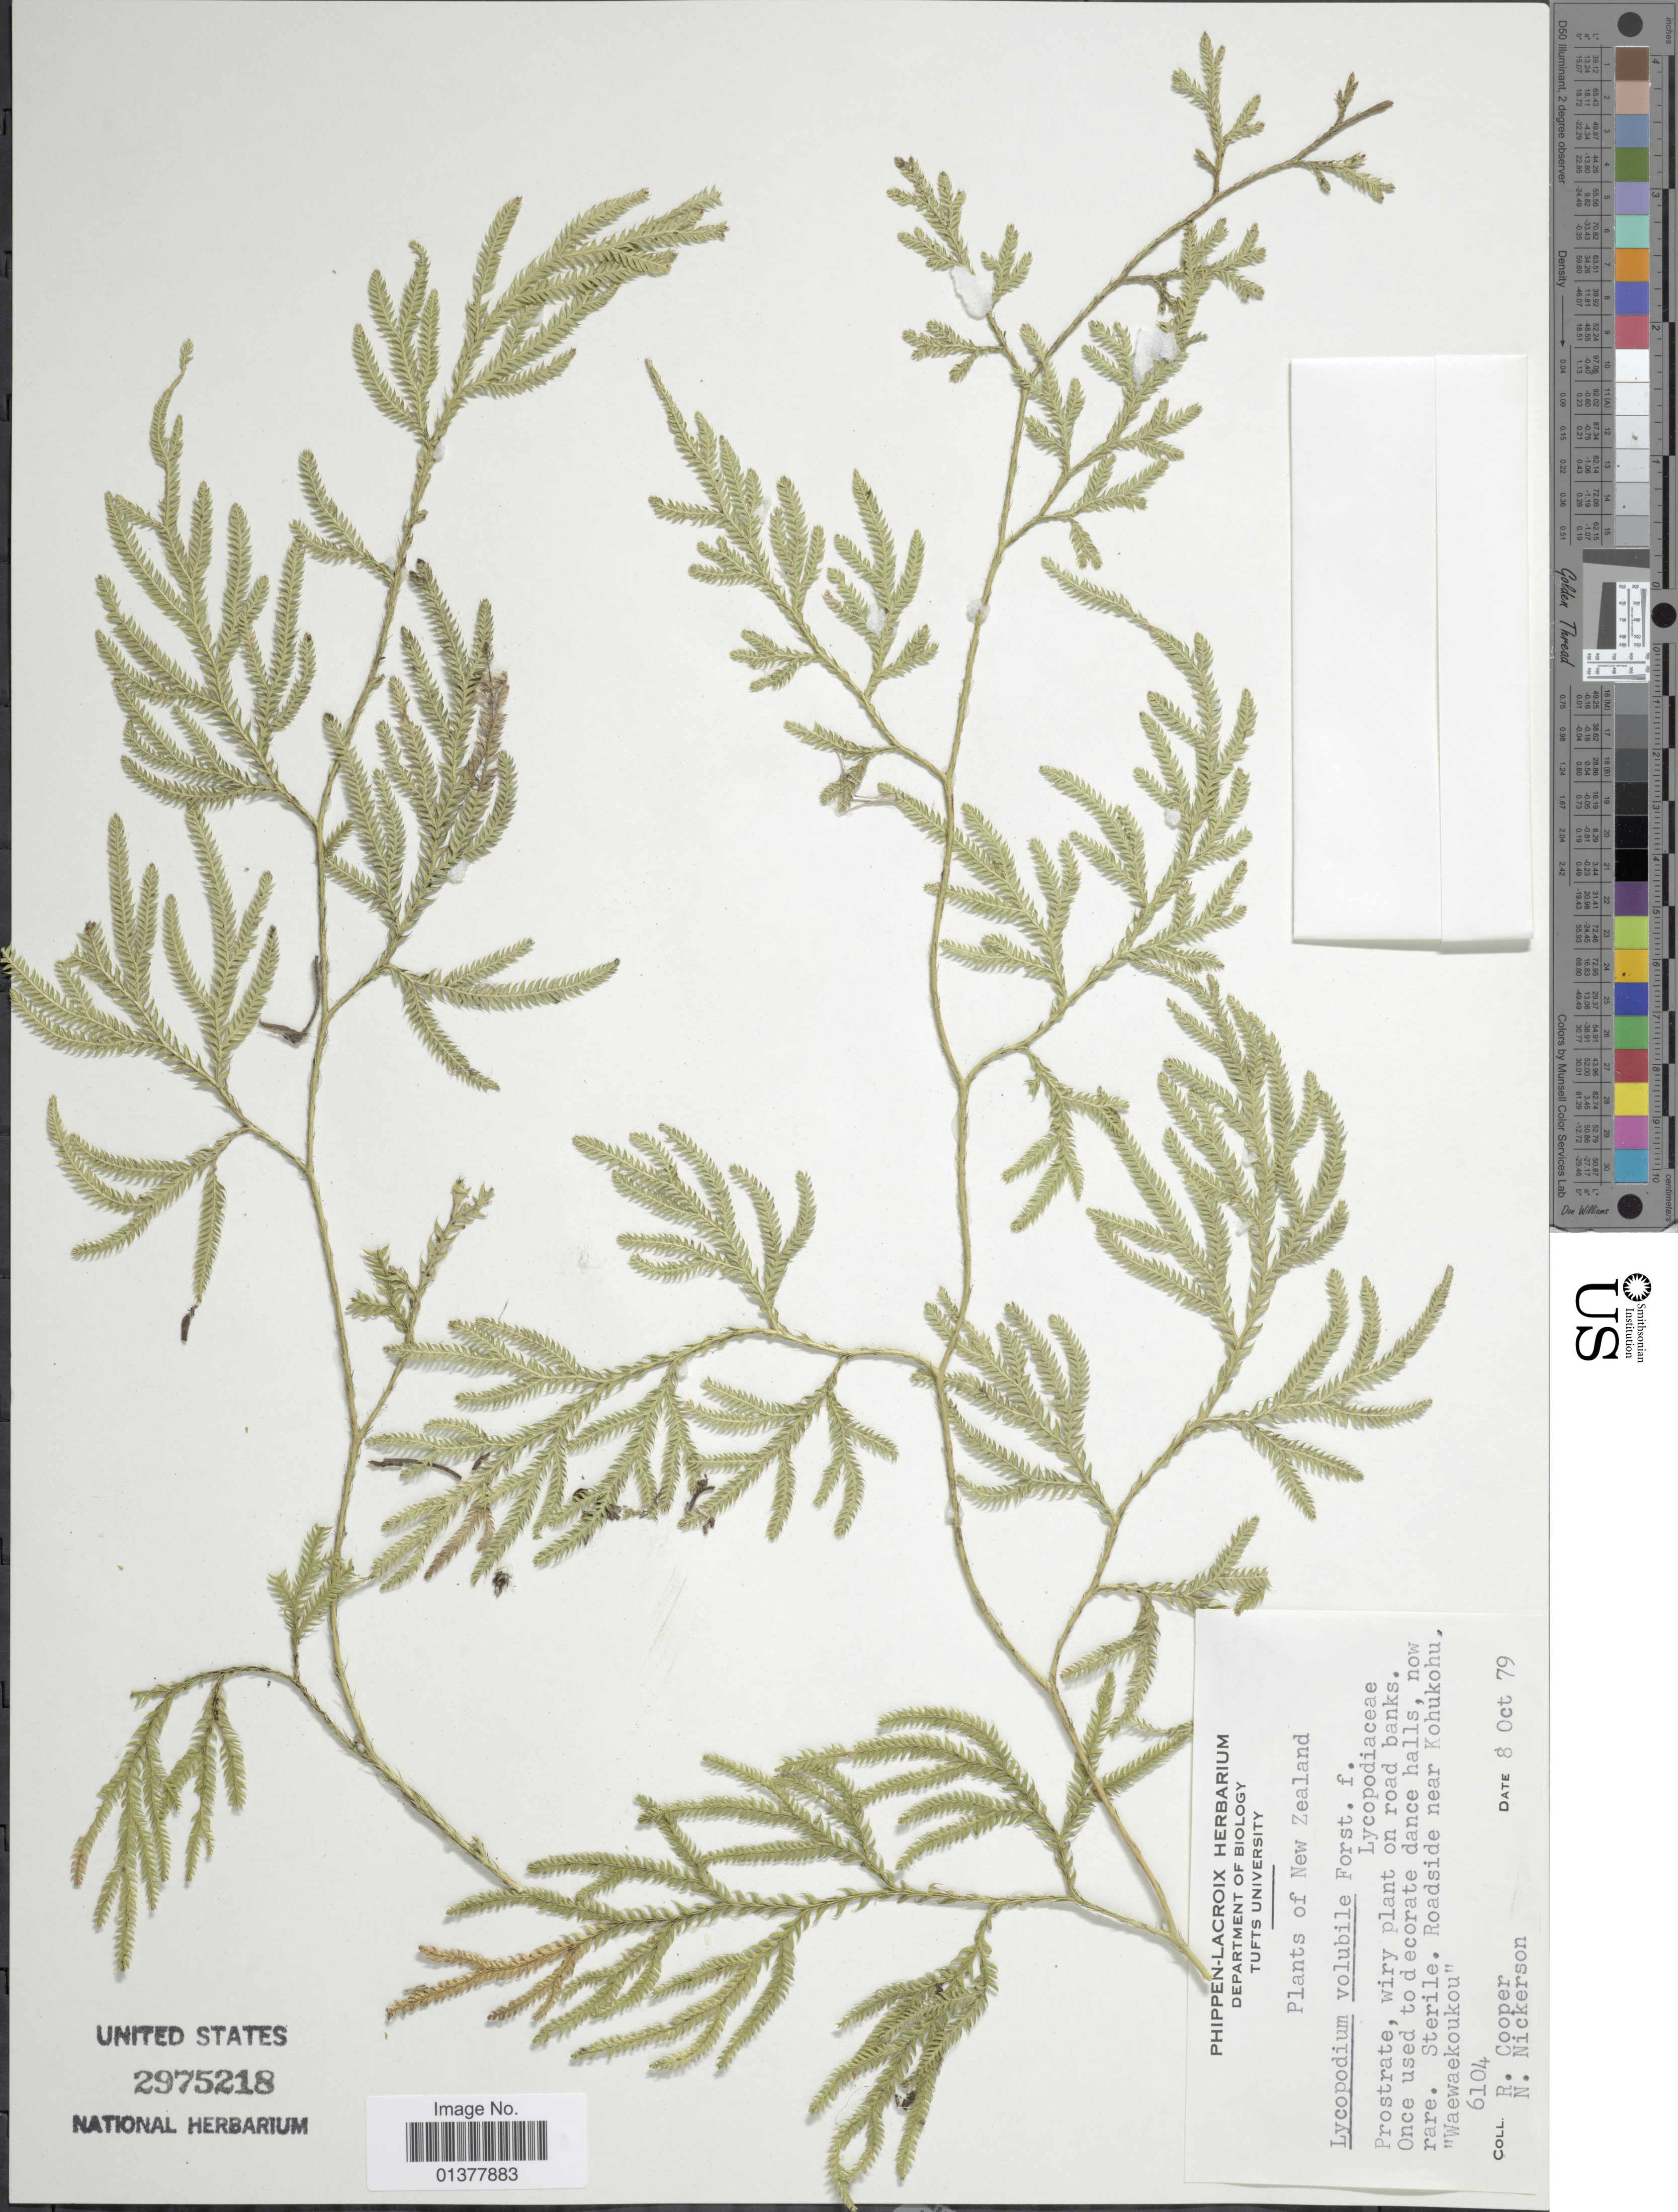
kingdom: Plantae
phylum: Tracheophyta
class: Lycopodiopsida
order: Lycopodiales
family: Lycopodiaceae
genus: Pseudodiphasium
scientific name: Pseudodiphasium volubile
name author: (G. Forst.) Holub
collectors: R. Cooper & N. Nickerson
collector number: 6104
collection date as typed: Transcribed d/m/y: 8/10/79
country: New Zealand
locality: Roadside near Kohukohu, "Waewaekoukou"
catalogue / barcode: US 2975218